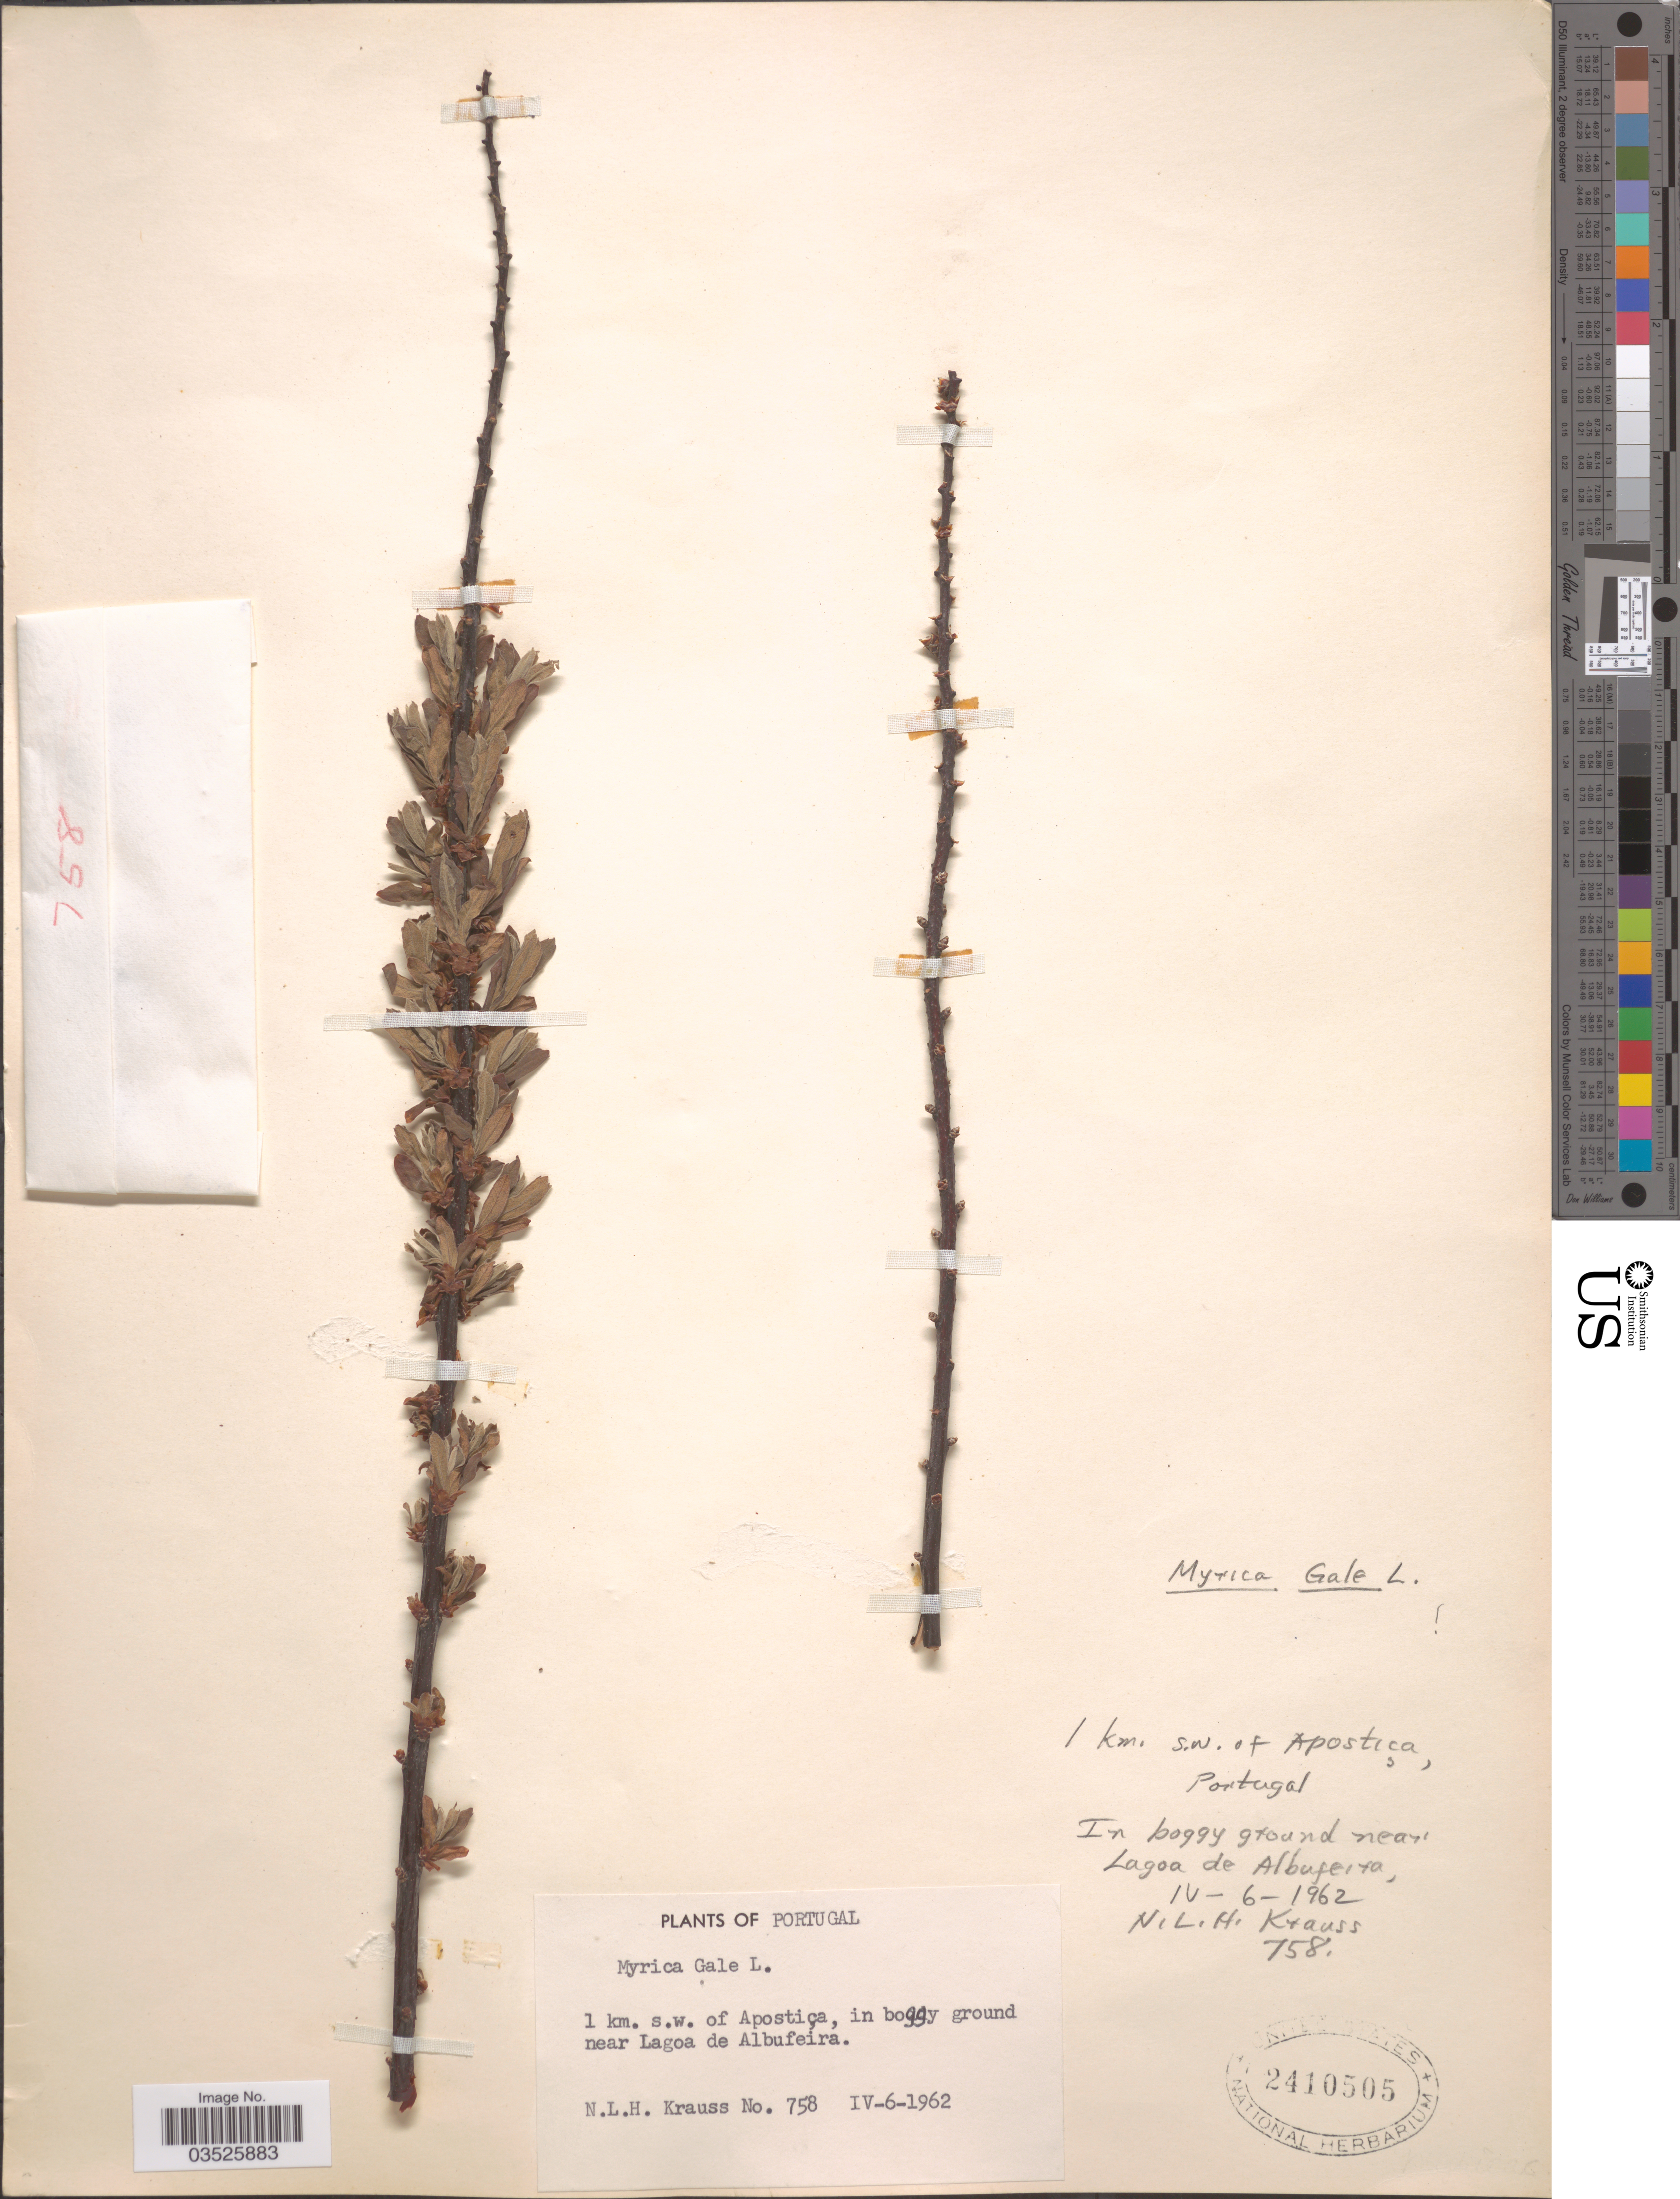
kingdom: Plantae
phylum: Tracheophyta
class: Magnoliopsida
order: Fagales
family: Myricaceae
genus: Myrica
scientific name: Myrica gale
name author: L.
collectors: N. Krauss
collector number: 758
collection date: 1962-04-06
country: Portugal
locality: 1 km. s.w. of Apostiça, in boggy ground near Lagoa de Albufeira.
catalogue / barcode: US 2410505